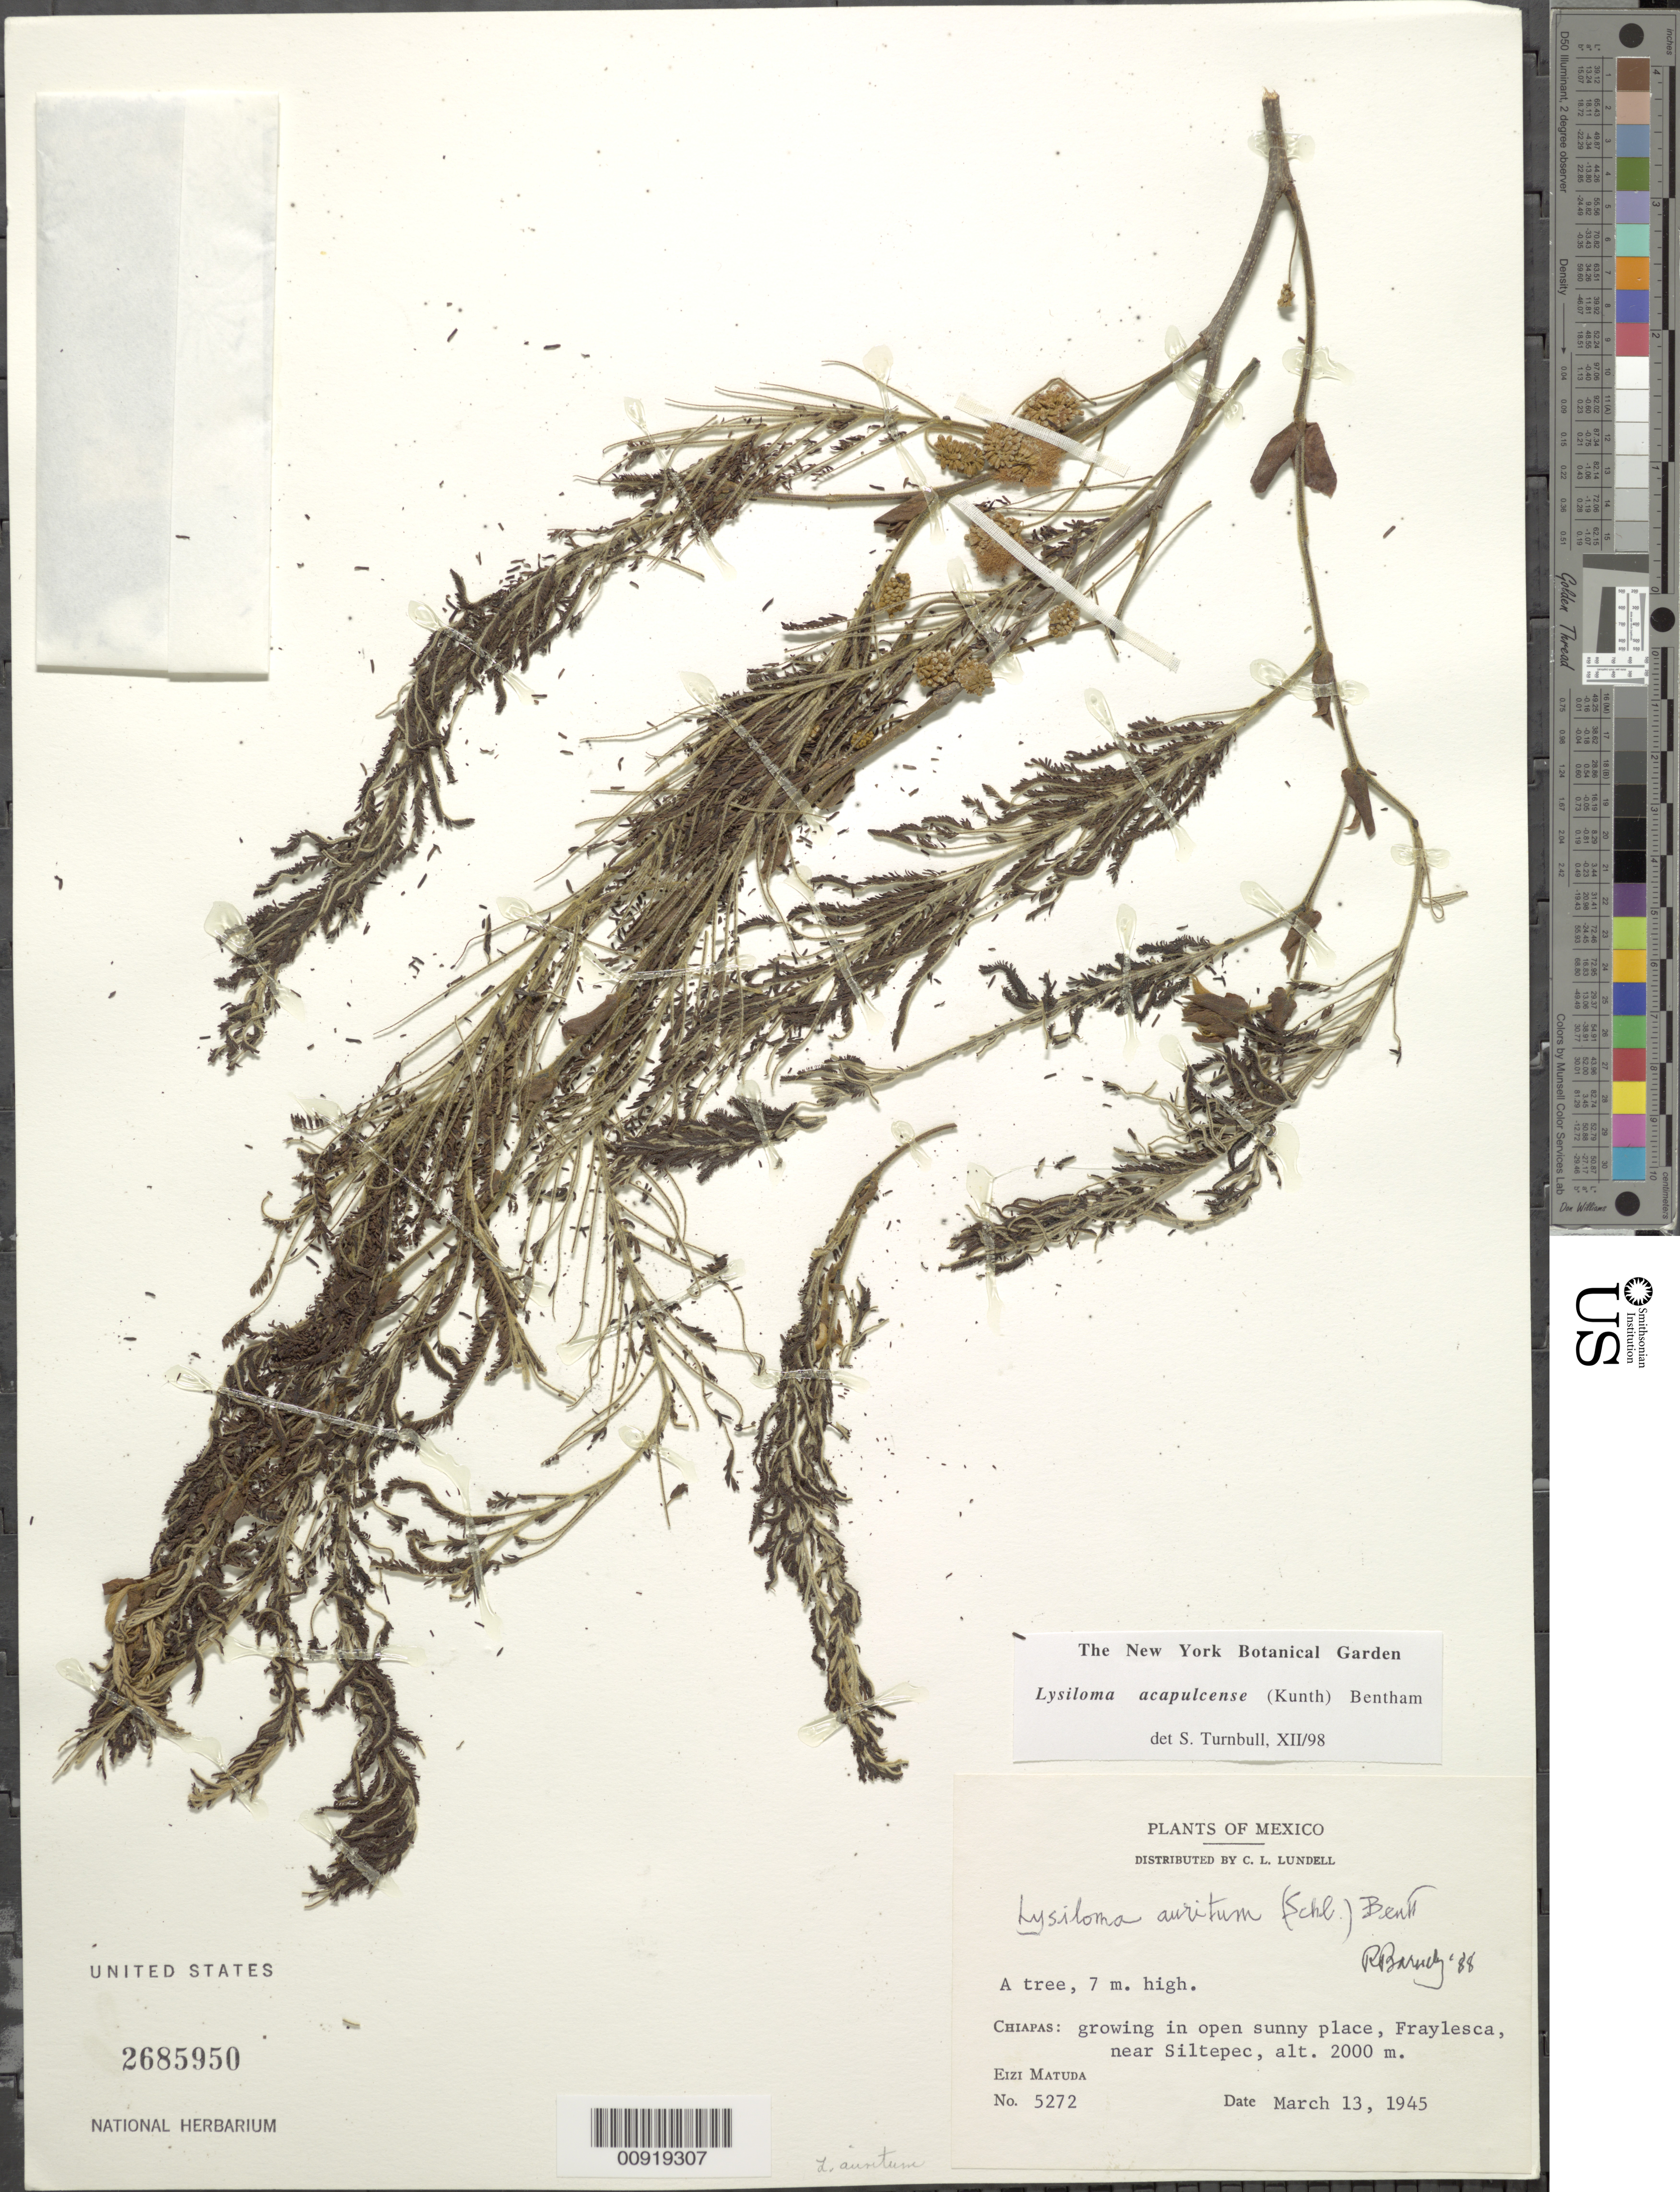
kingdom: Plantae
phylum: Tracheophyta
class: Magnoliopsida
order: Fabales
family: Fabaceae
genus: Lysiloma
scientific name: Lysiloma acapulcense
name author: (Kunth) Benth.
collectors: E. Matuda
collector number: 5272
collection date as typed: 13 Mar 1945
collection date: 1945-03-13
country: Mexico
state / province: Chiapas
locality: Chiapas: Fraylesca, near Siltepec.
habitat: Growing in open sunny place.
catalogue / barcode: US 2685950